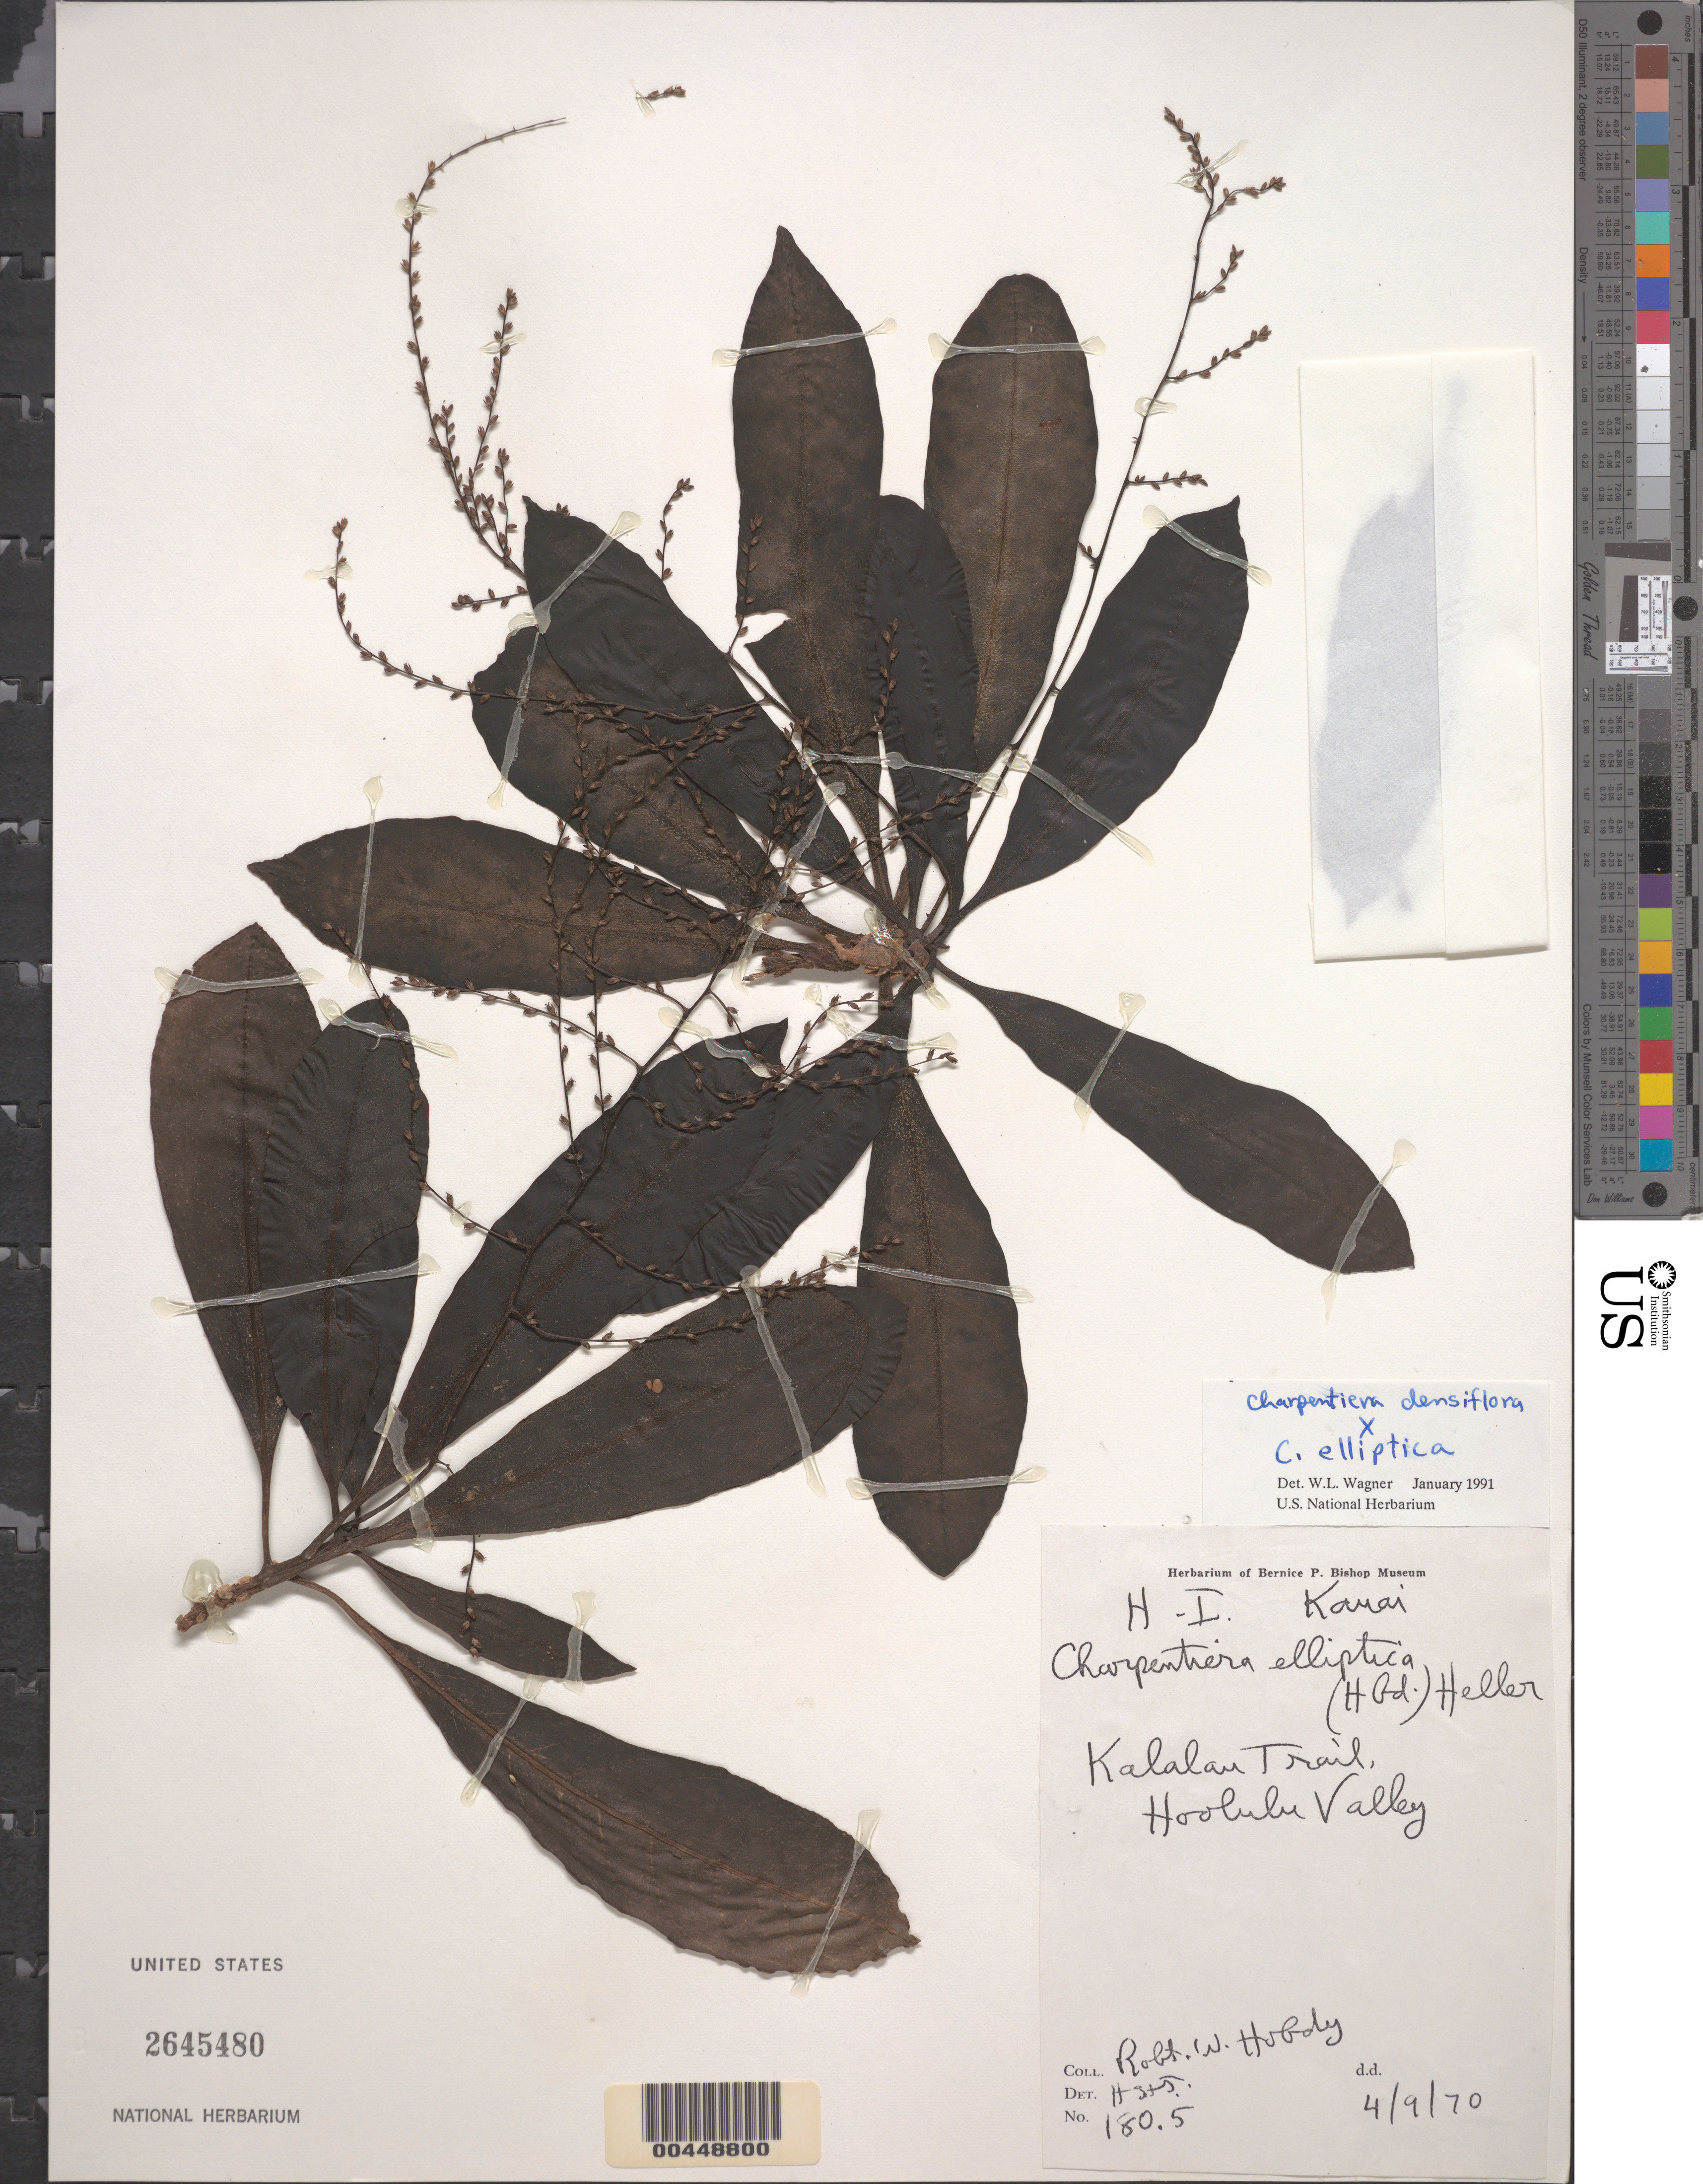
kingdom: Plantae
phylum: Tracheophyta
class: Magnoliopsida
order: Caryophyllales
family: Amaranthaceae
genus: Charpentiera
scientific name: Charpentiera densiflora x C. elliptica (Hillebr.) A. Heller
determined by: Wagner, W. L., (BOT), Smithsonian Institution - National Museum of Natural History (UNITED STATES)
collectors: R. Hobdy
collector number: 180.5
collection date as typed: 4 Sep 1970 or 9 Apr 1970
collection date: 1970-04-09 or 1970-09-04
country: United States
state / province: Hawaii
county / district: Kauai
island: Kaua'i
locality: Kalalau Trail, Hoolulu Valley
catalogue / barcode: US 2645480